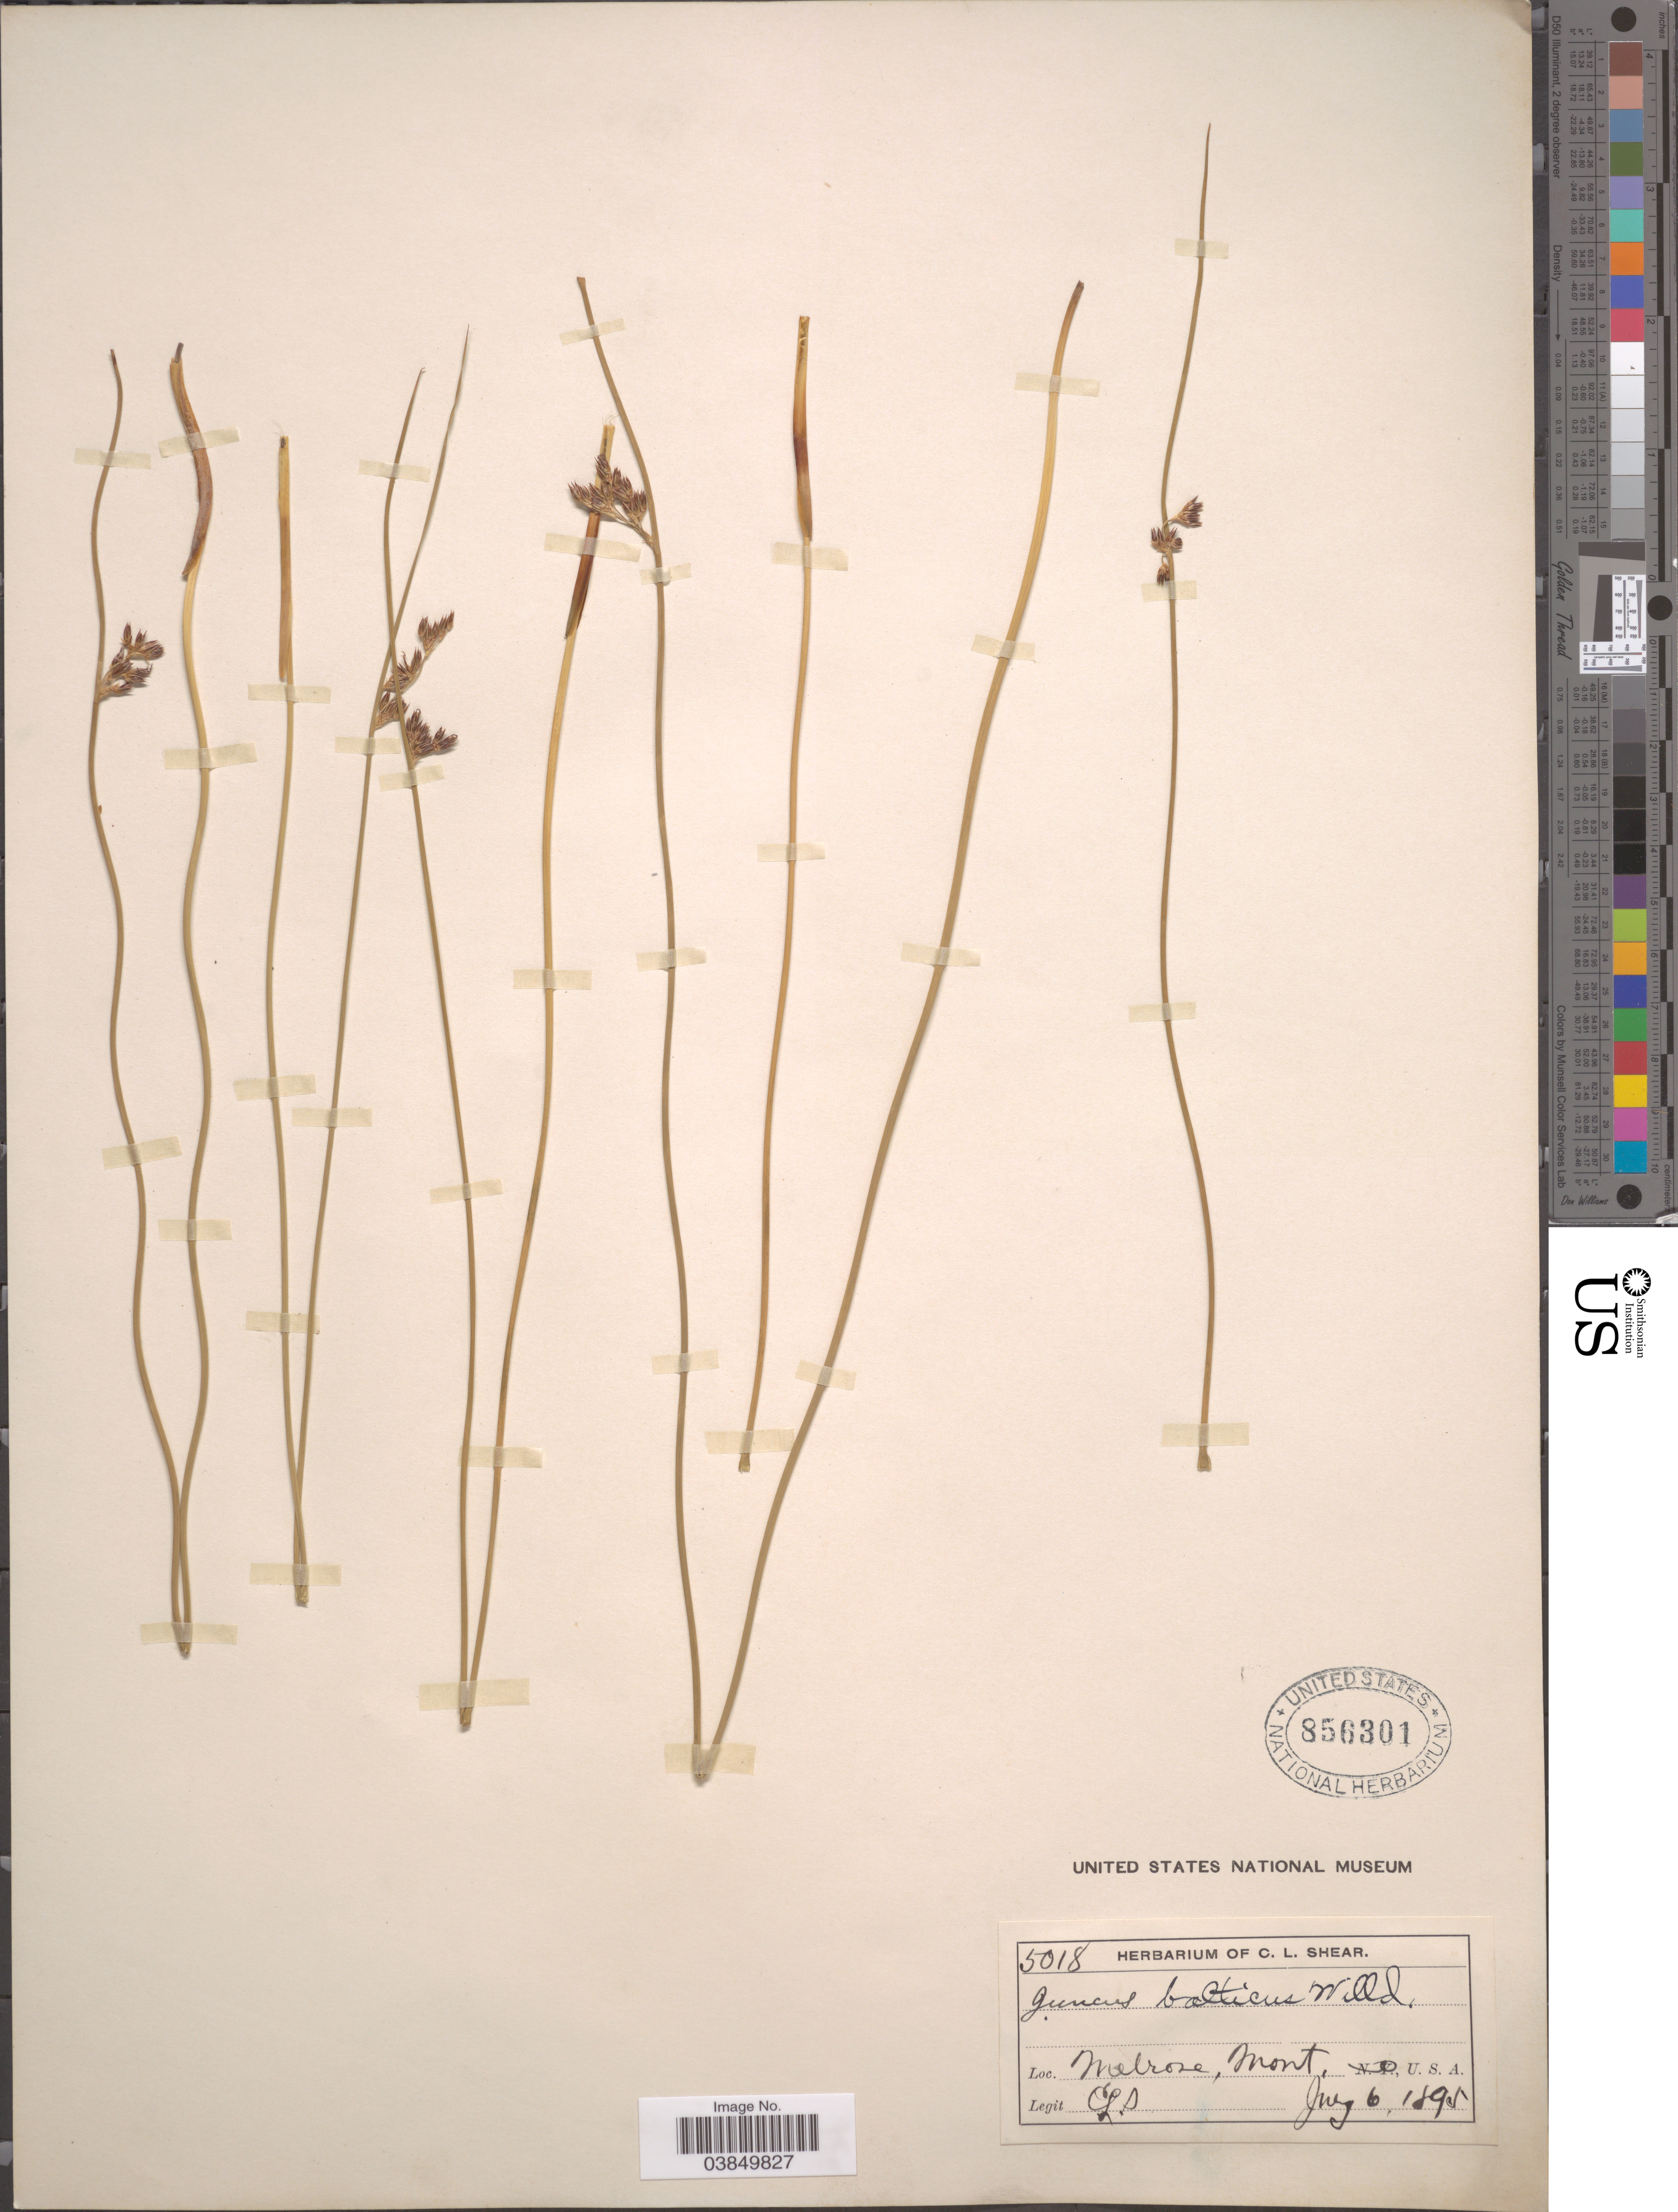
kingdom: Plantae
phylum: Tracheophyta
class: Liliopsida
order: Poales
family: Juncaceae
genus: Juncus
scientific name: Juncus balticus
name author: Willd.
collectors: C. L. Shear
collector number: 5018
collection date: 1895-07-06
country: United States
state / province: Montana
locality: Melrose.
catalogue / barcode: US 856301